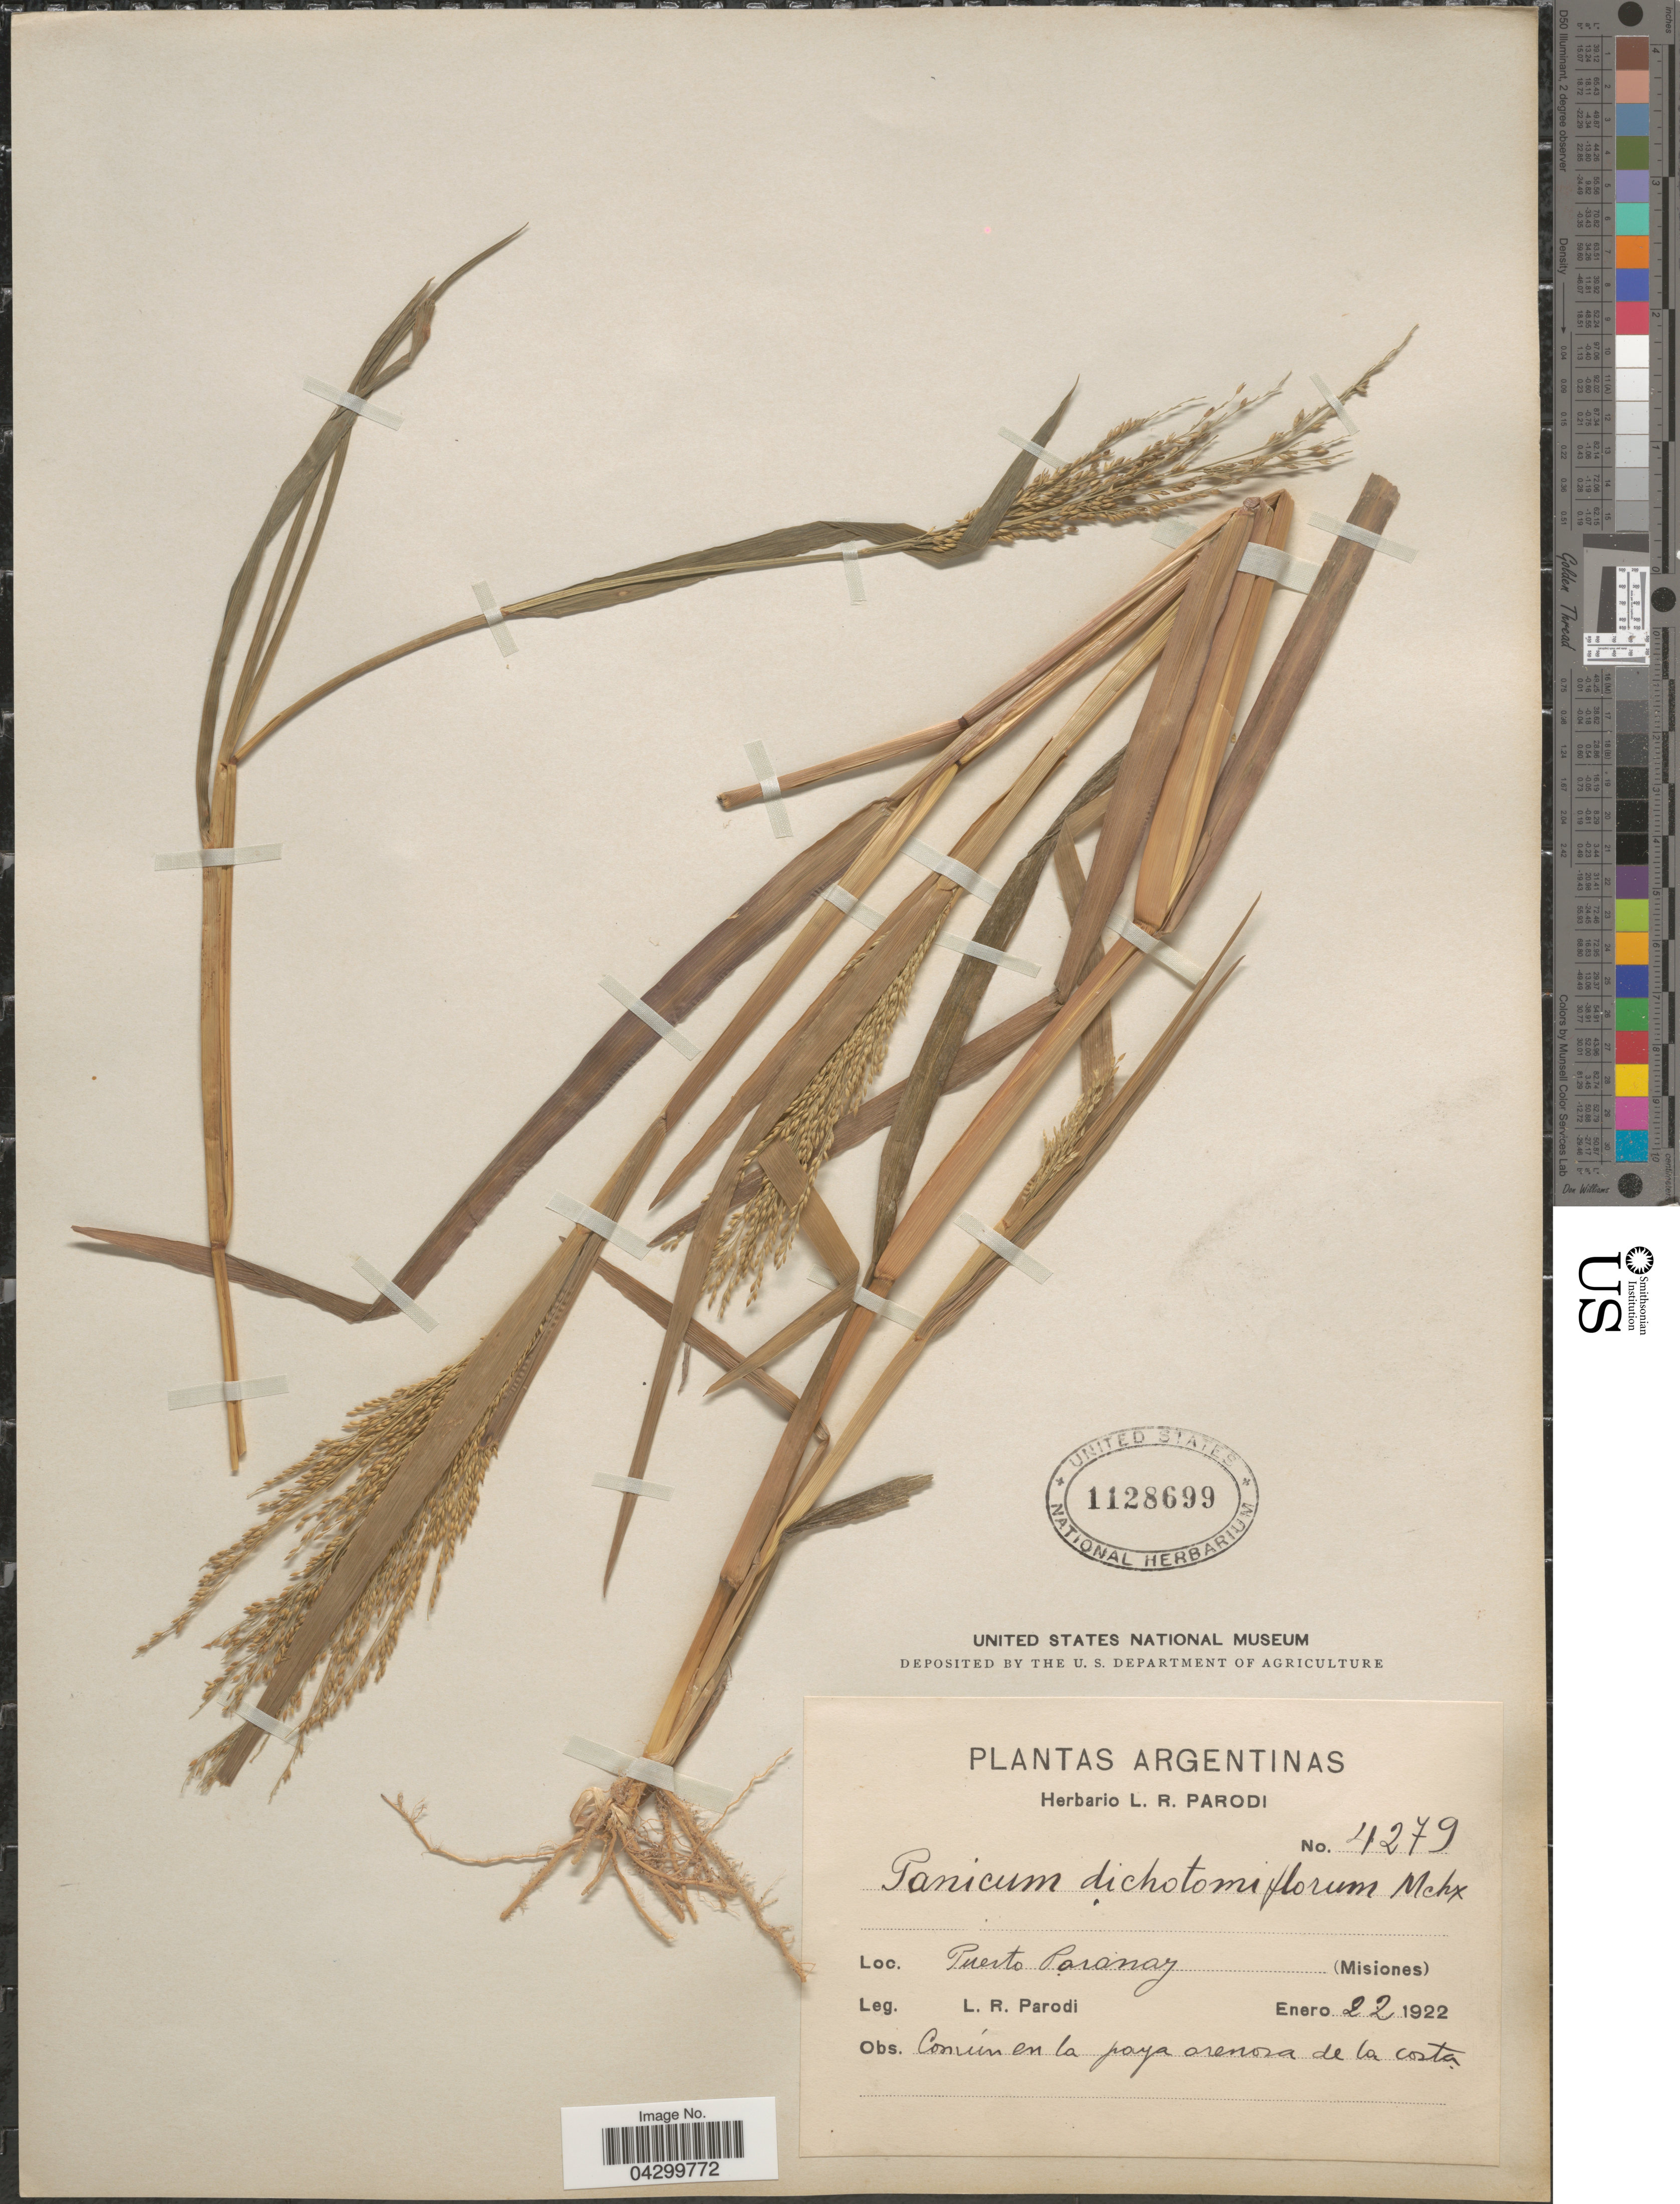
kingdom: Plantae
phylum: Tracheophyta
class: Liliopsida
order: Poales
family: Poaceae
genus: Panicum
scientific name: Panicum dichotomiflorum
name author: Michx.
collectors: L. R. Parodi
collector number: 4279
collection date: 1922-01-22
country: Argentina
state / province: Misiones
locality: Puerto Paranay (Misiones). Común en la paya arenosa de la costa.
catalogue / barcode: US 1128699